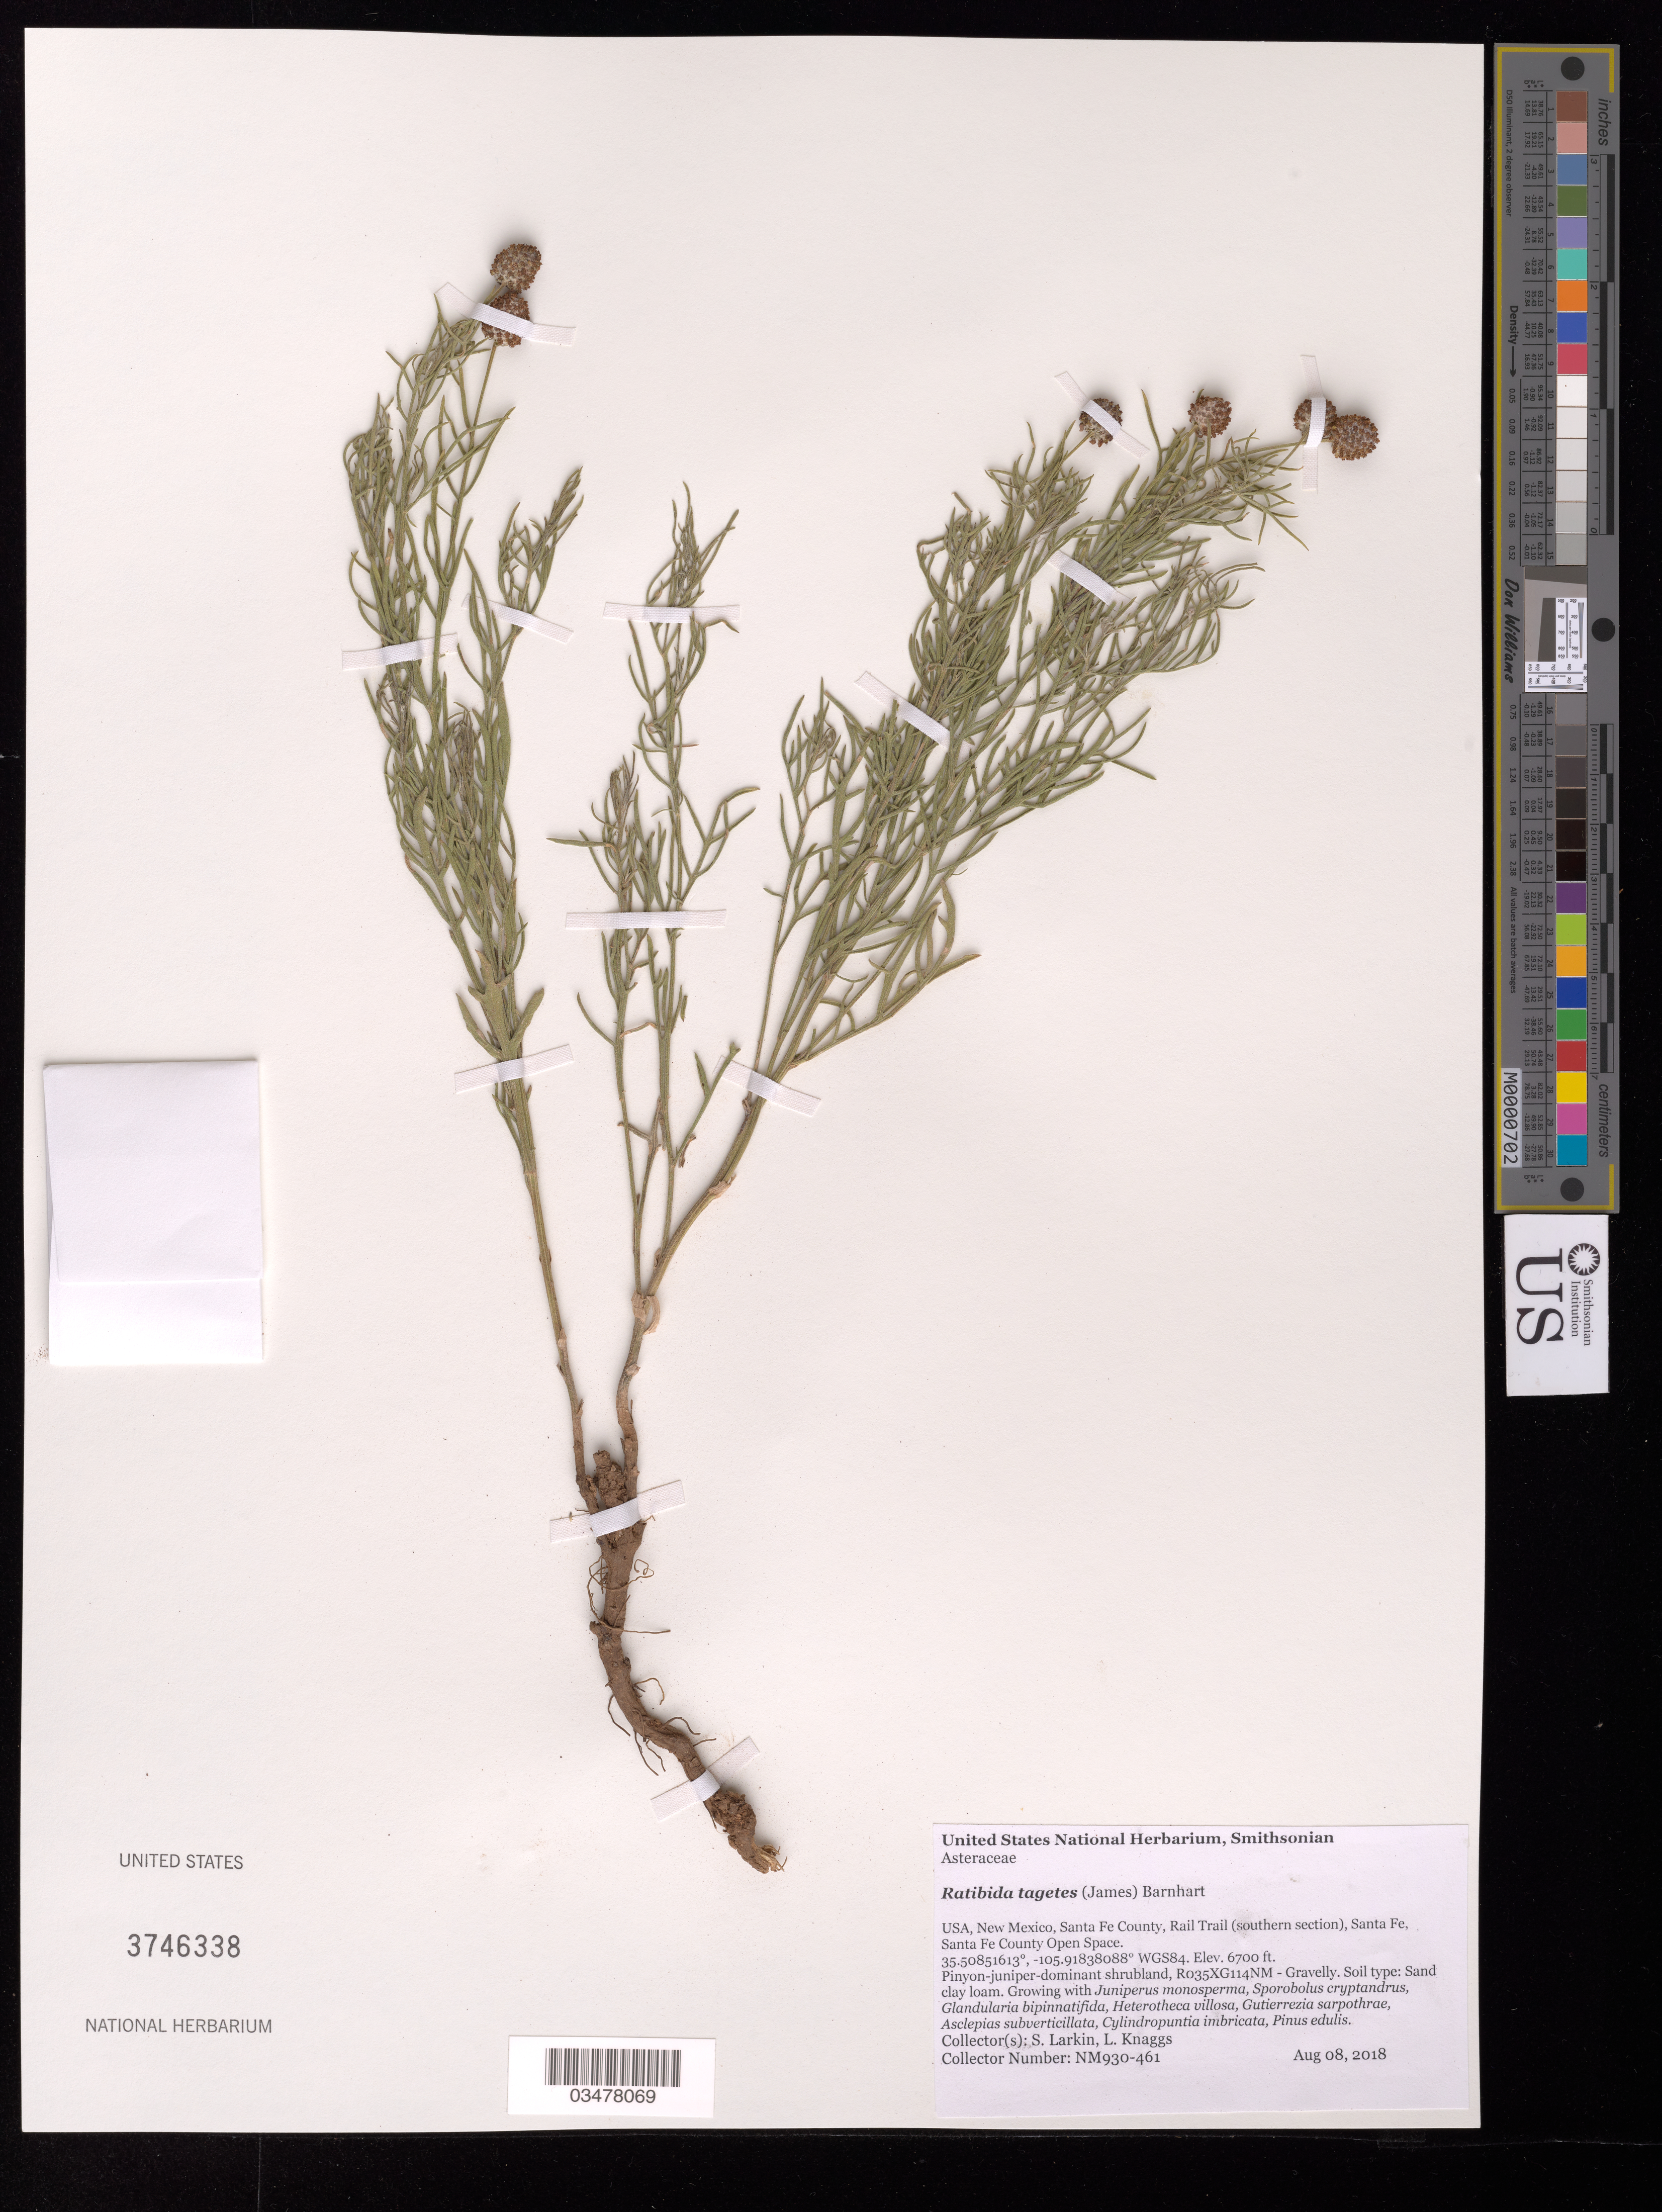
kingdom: Plantae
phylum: Tracheophyta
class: Magnoliopsida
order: Asterales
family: Asteraceae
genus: Ratibida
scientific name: Ratibida tagetes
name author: (James) Barnhart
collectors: S. Larkin & L. Knaggs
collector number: NM930-461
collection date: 2018-08-08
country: United States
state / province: New Mexico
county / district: Santa Fe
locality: Santa Fe County Open Space, Rail Trail (southern section to Lamy)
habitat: R035XG114NM - Gravelly. Sand clay loam. Pinyon-juniper-dominant shrubland. With Juniperus monosperma, Heterotheca villosa, Pinus edulis, etc.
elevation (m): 2042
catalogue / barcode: US 3746338